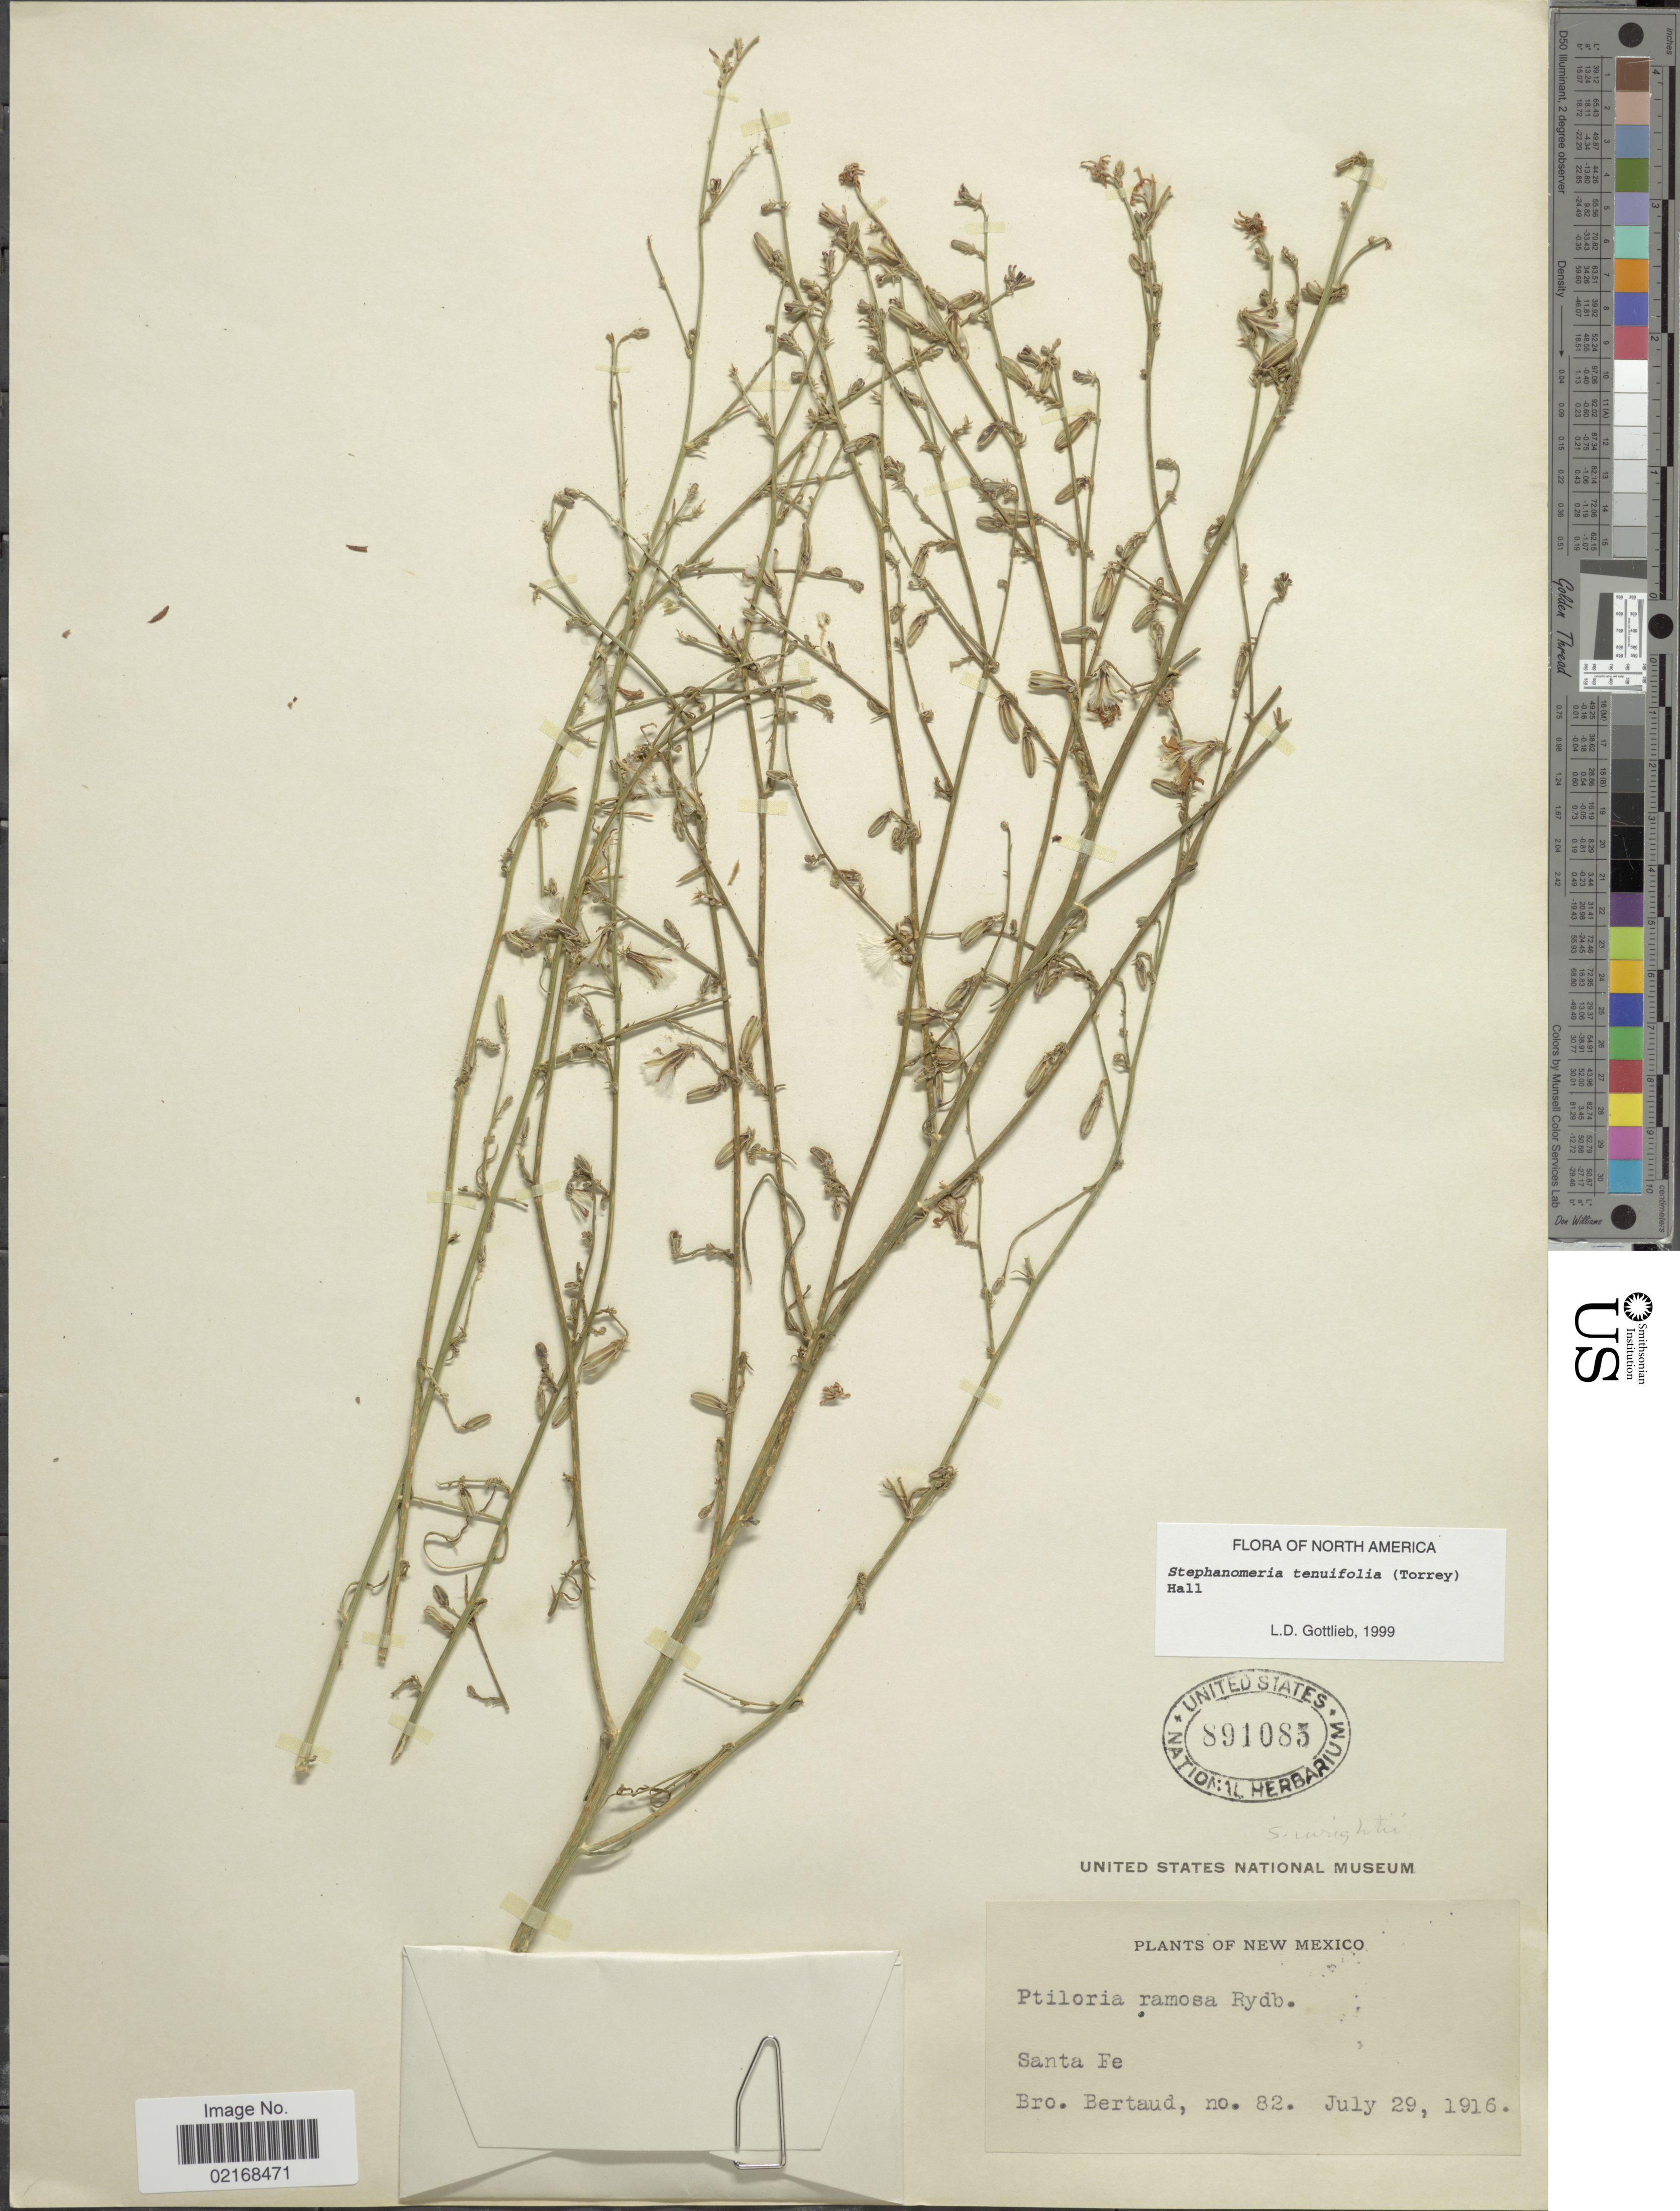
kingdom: Plantae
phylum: Tracheophyta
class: Magnoliopsida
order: Asterales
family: Asteraceae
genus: Stephanomeria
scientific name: Stephanomeria tenuifolia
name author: (Torr.) H.M. Hall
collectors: Bro. Bertaud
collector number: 82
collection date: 1916-07-29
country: United States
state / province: New Mexico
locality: Santa Fe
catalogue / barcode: US 891085